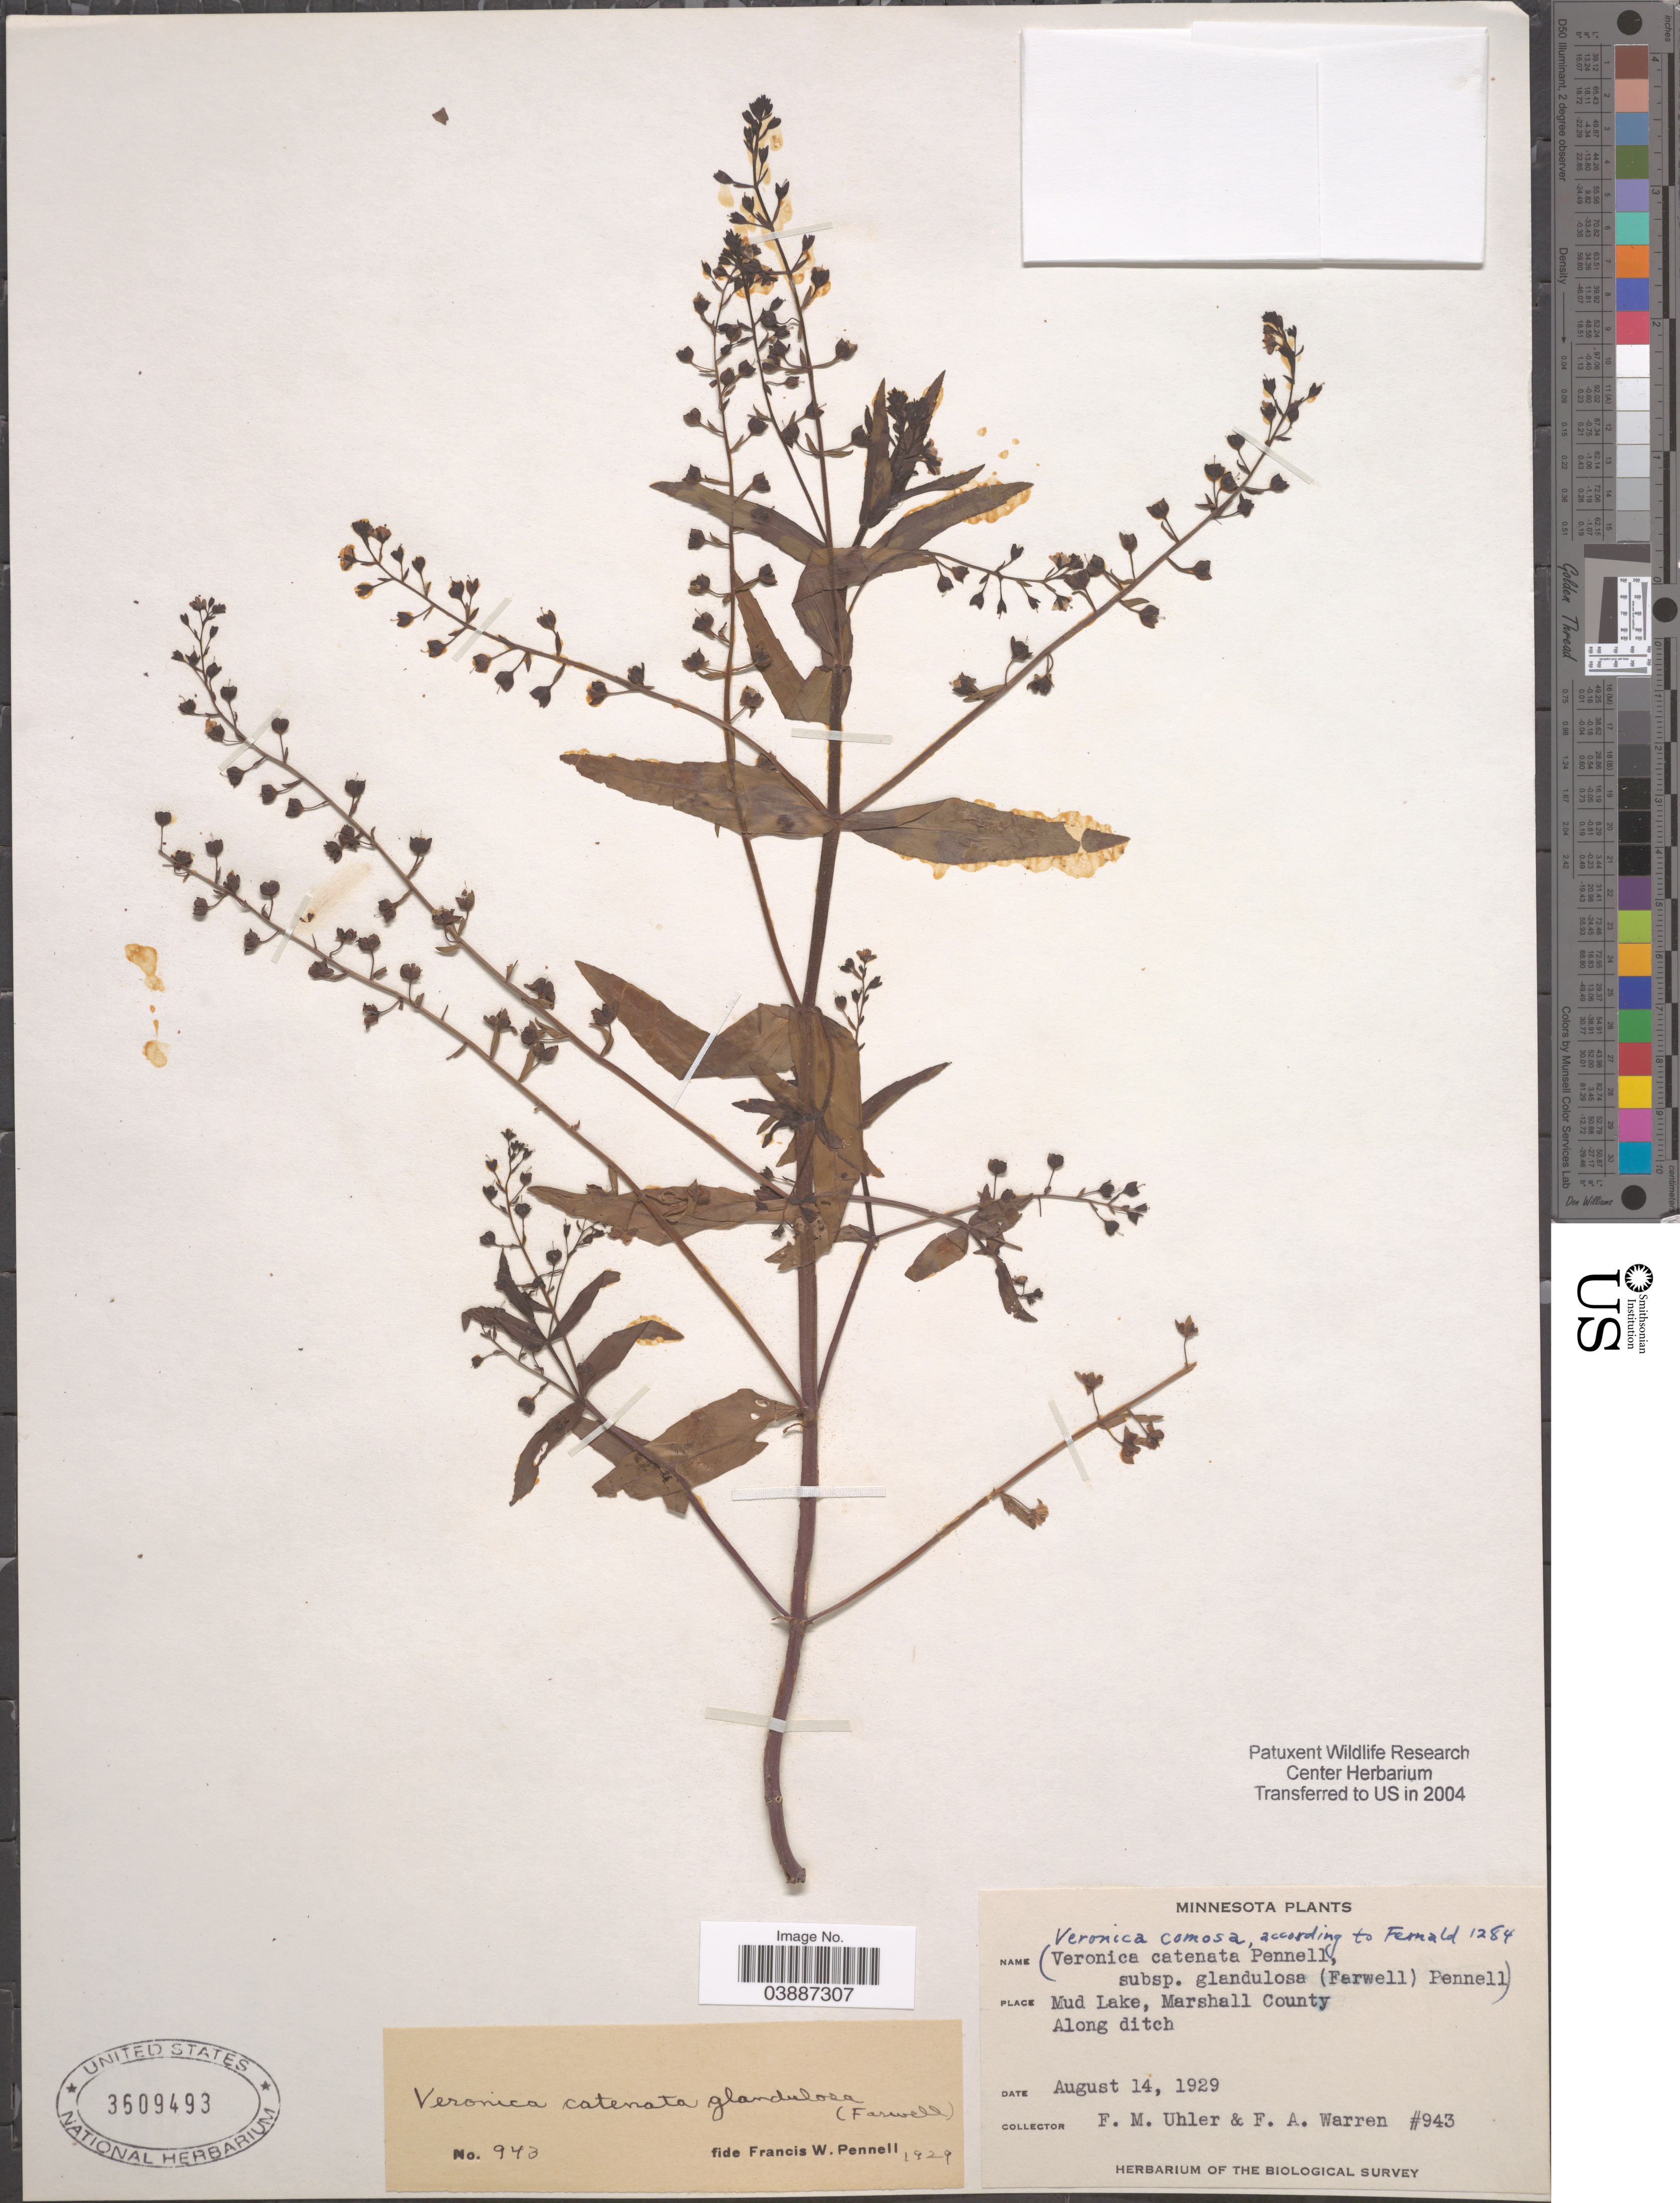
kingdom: Plantae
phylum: Tracheophyta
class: Magnoliopsida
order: Lamiales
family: Plantaginaceae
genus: Veronica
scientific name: Veronica comosa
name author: Richt.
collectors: F. M. Uhler & F. Warren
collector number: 943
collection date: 1929-08-14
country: United States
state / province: Minnesota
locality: Mud Lake, Marshall County. Along ditch.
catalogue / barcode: US 3609493